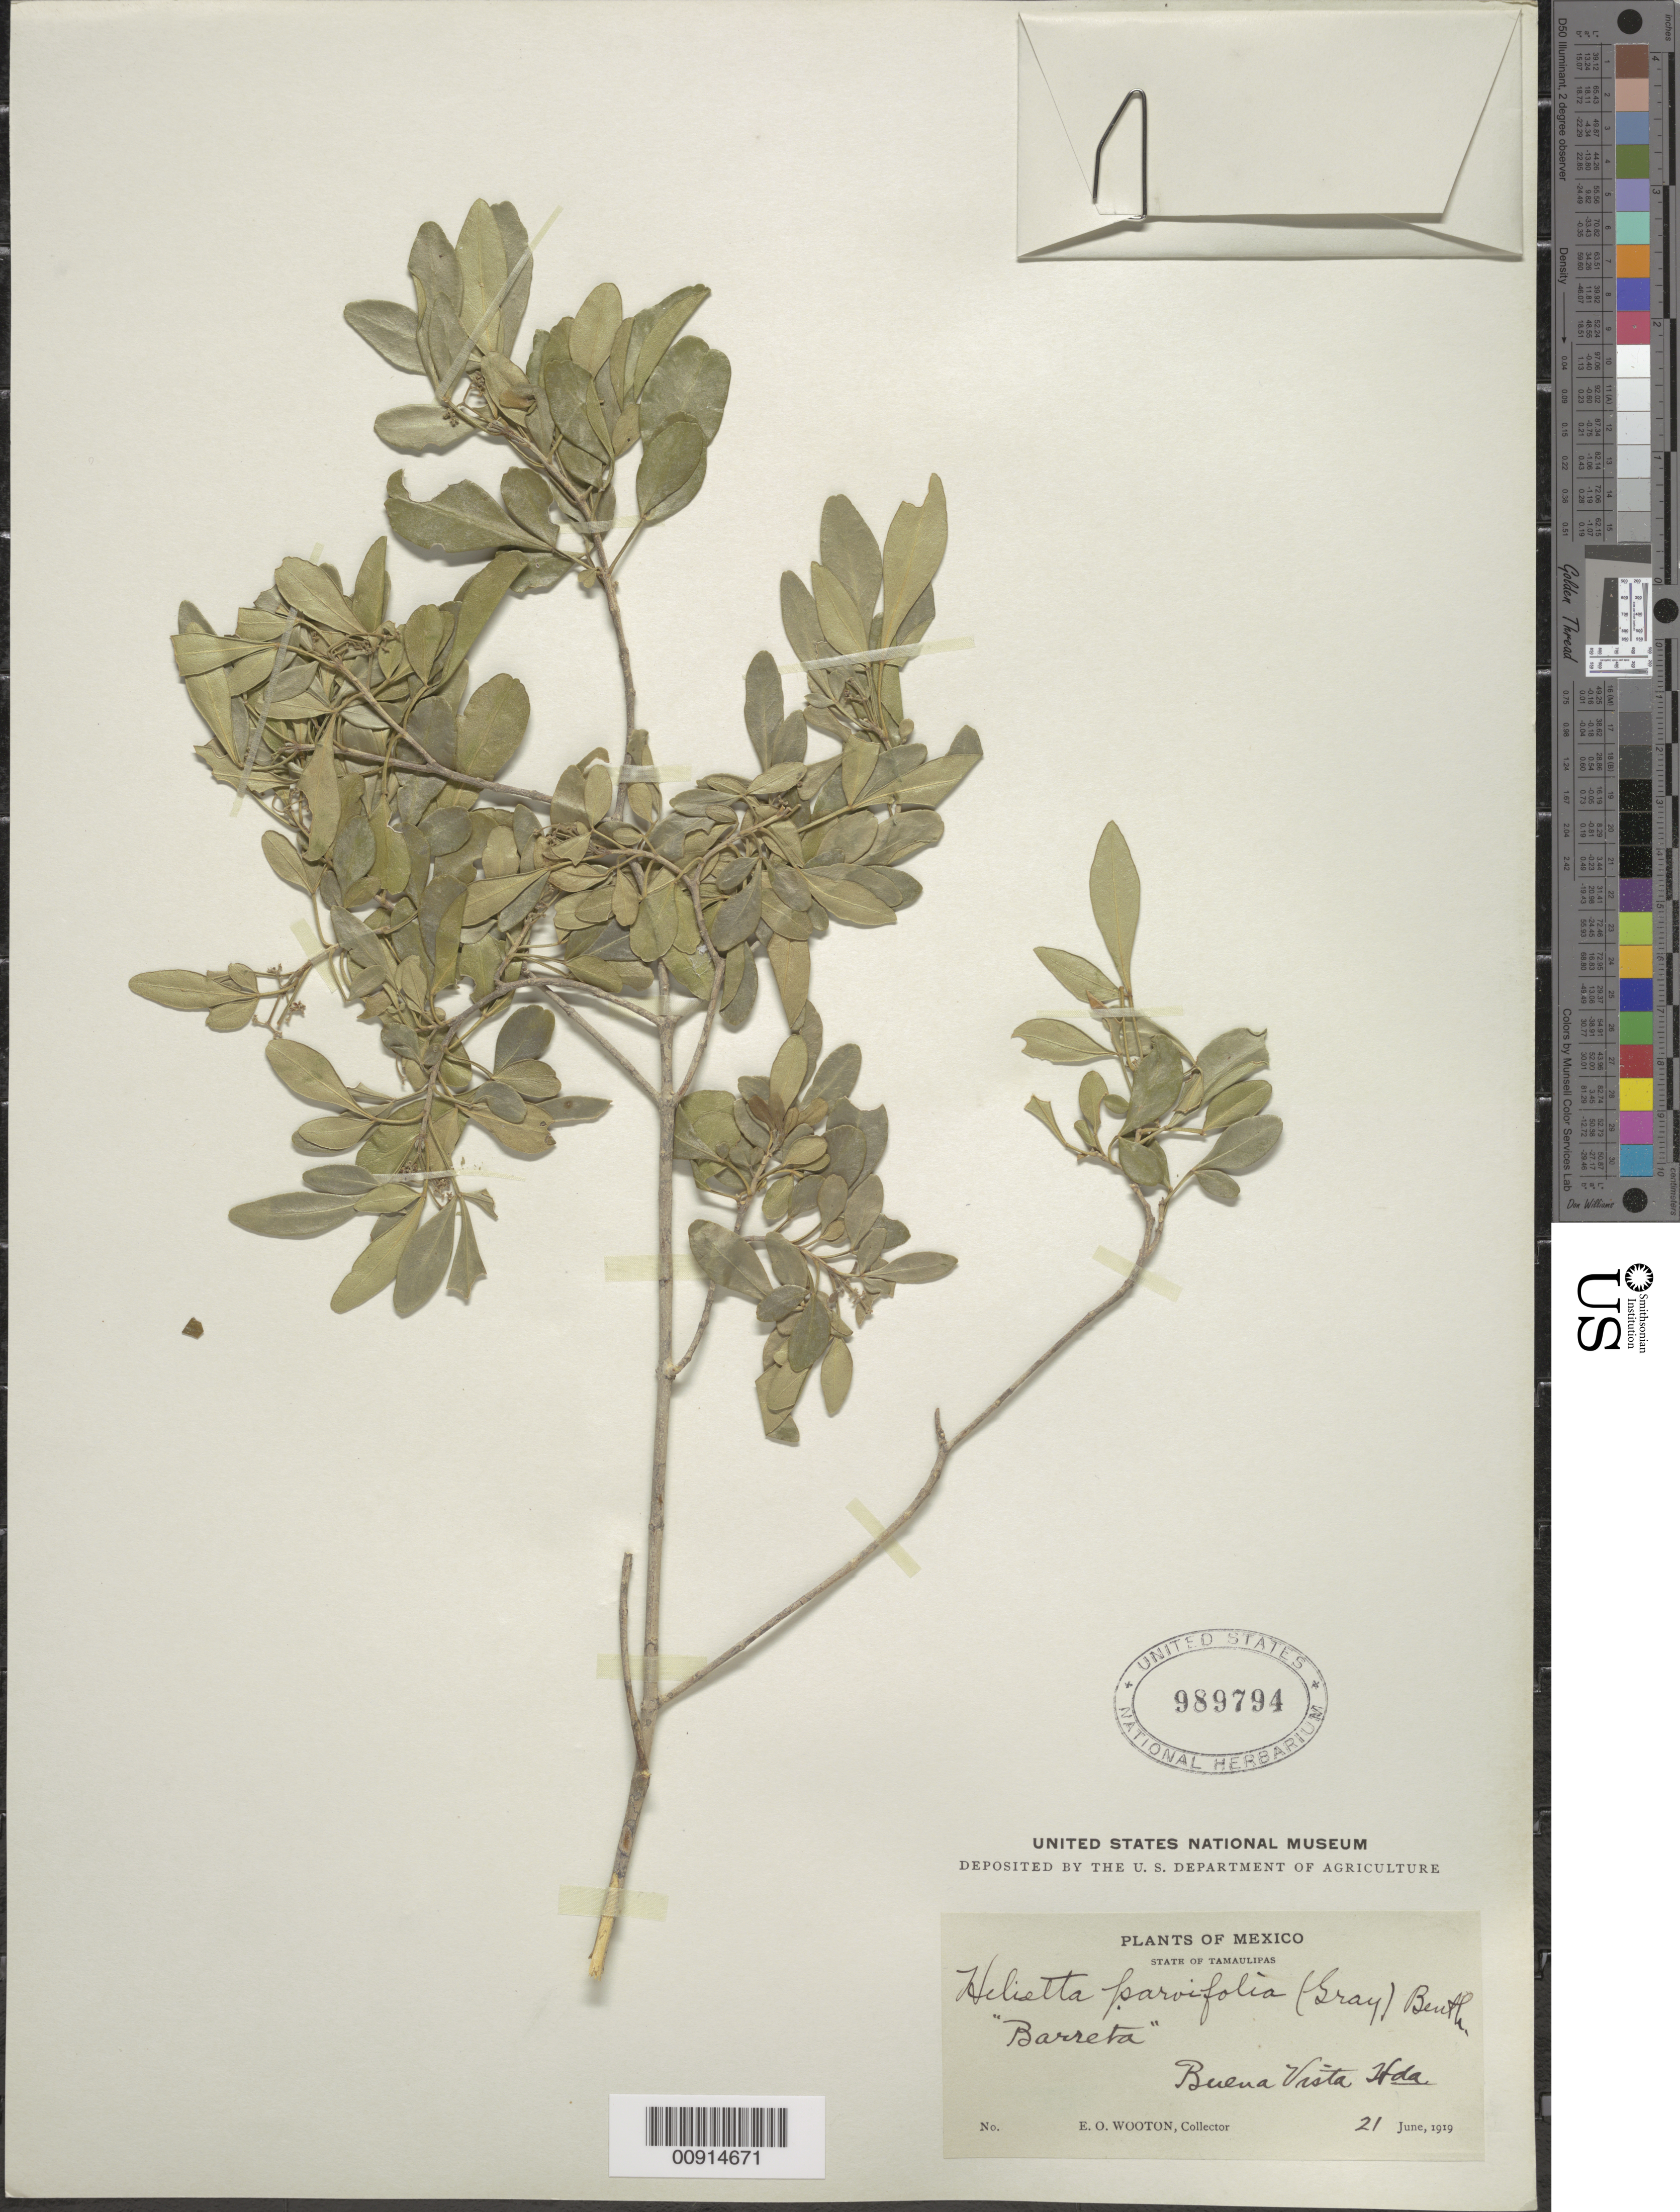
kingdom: Plantae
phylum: Tracheophyta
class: Magnoliopsida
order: Sapindales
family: Rutaceae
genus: Helietta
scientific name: Helietta parvifolia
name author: (A. Gray ex Hemsl.) Benth.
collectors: E. O. Wooton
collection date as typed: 21 Jun 1919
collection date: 1919-06-21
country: Mexico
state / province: Tamaulipas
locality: Tamaulipas: Buena Vista Hacienda.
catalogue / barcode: US 989794